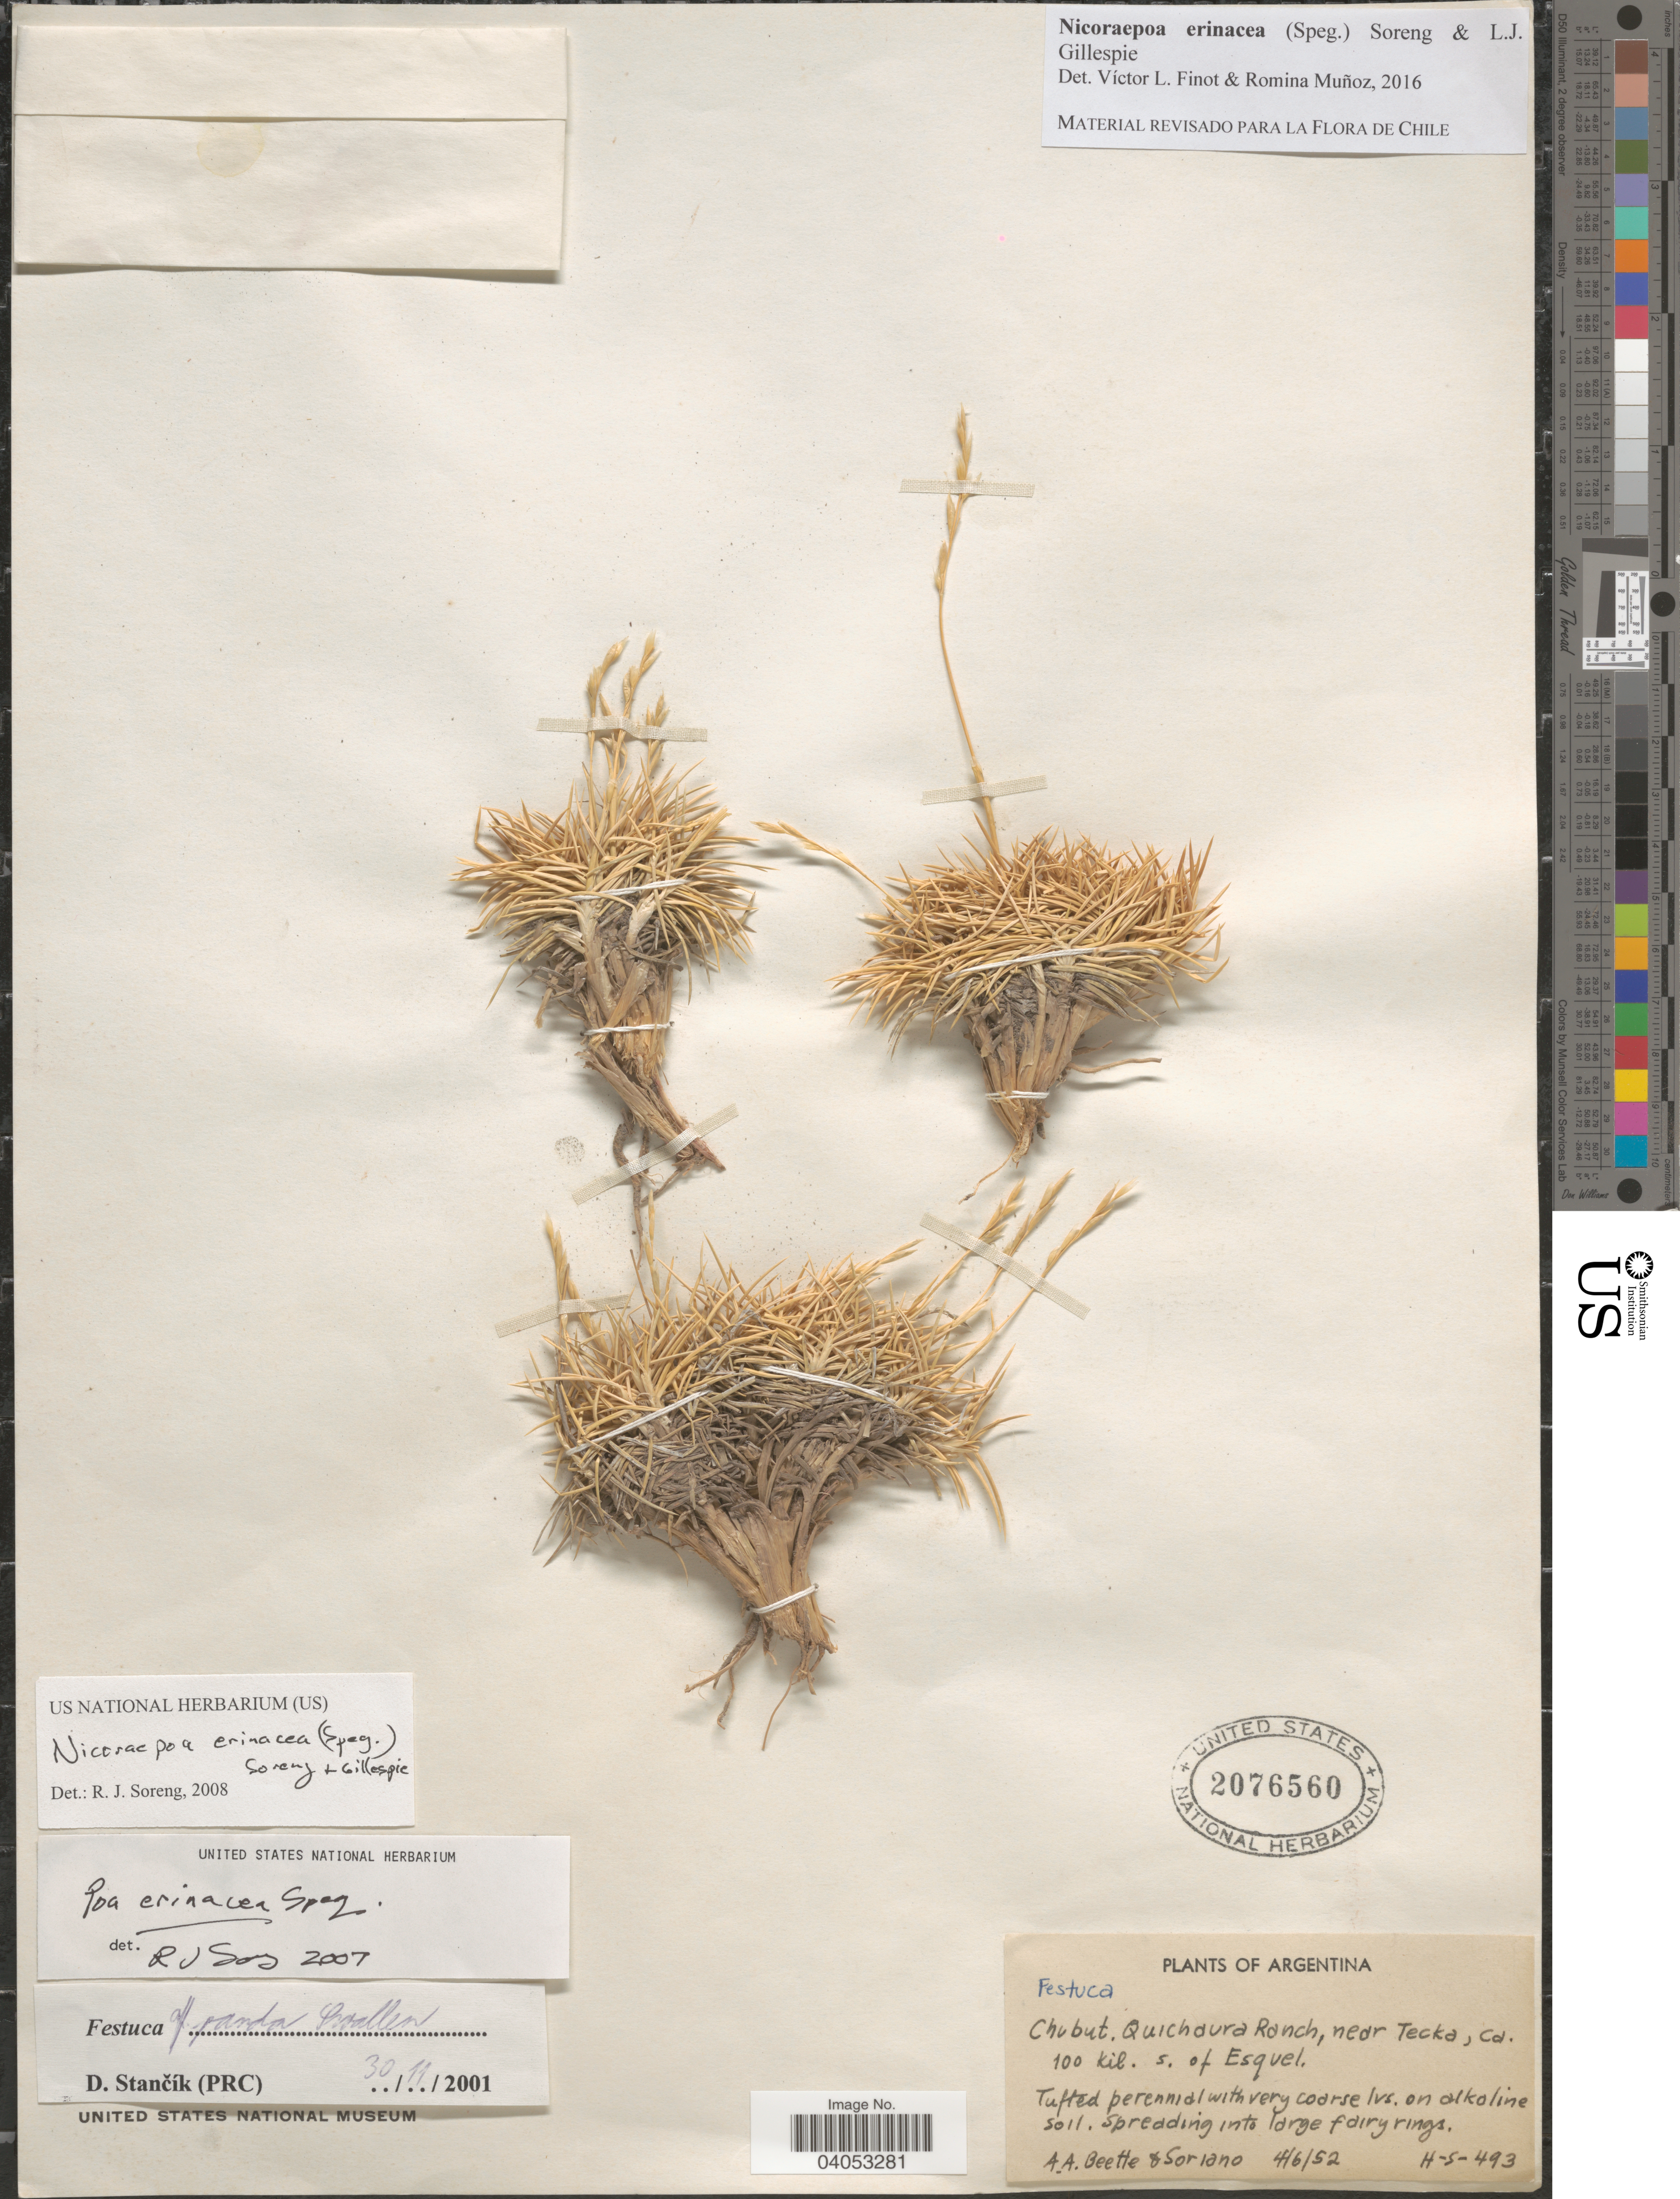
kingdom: Plantae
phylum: Tracheophyta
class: Liliopsida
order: Poales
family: Poaceae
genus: Nicoraepoa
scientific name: Nicoraepoa erinacea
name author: (Speg.) Soreng & L.J. Gillespie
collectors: A. A. Beetle & -. Soriano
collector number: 416/52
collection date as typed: Transcribed d/m/y: 4/5/93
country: Argentina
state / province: Chubut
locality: Quichaura Ranch, near Tecka, ca. 100 kil. s. of Esquel.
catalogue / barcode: US 2076560